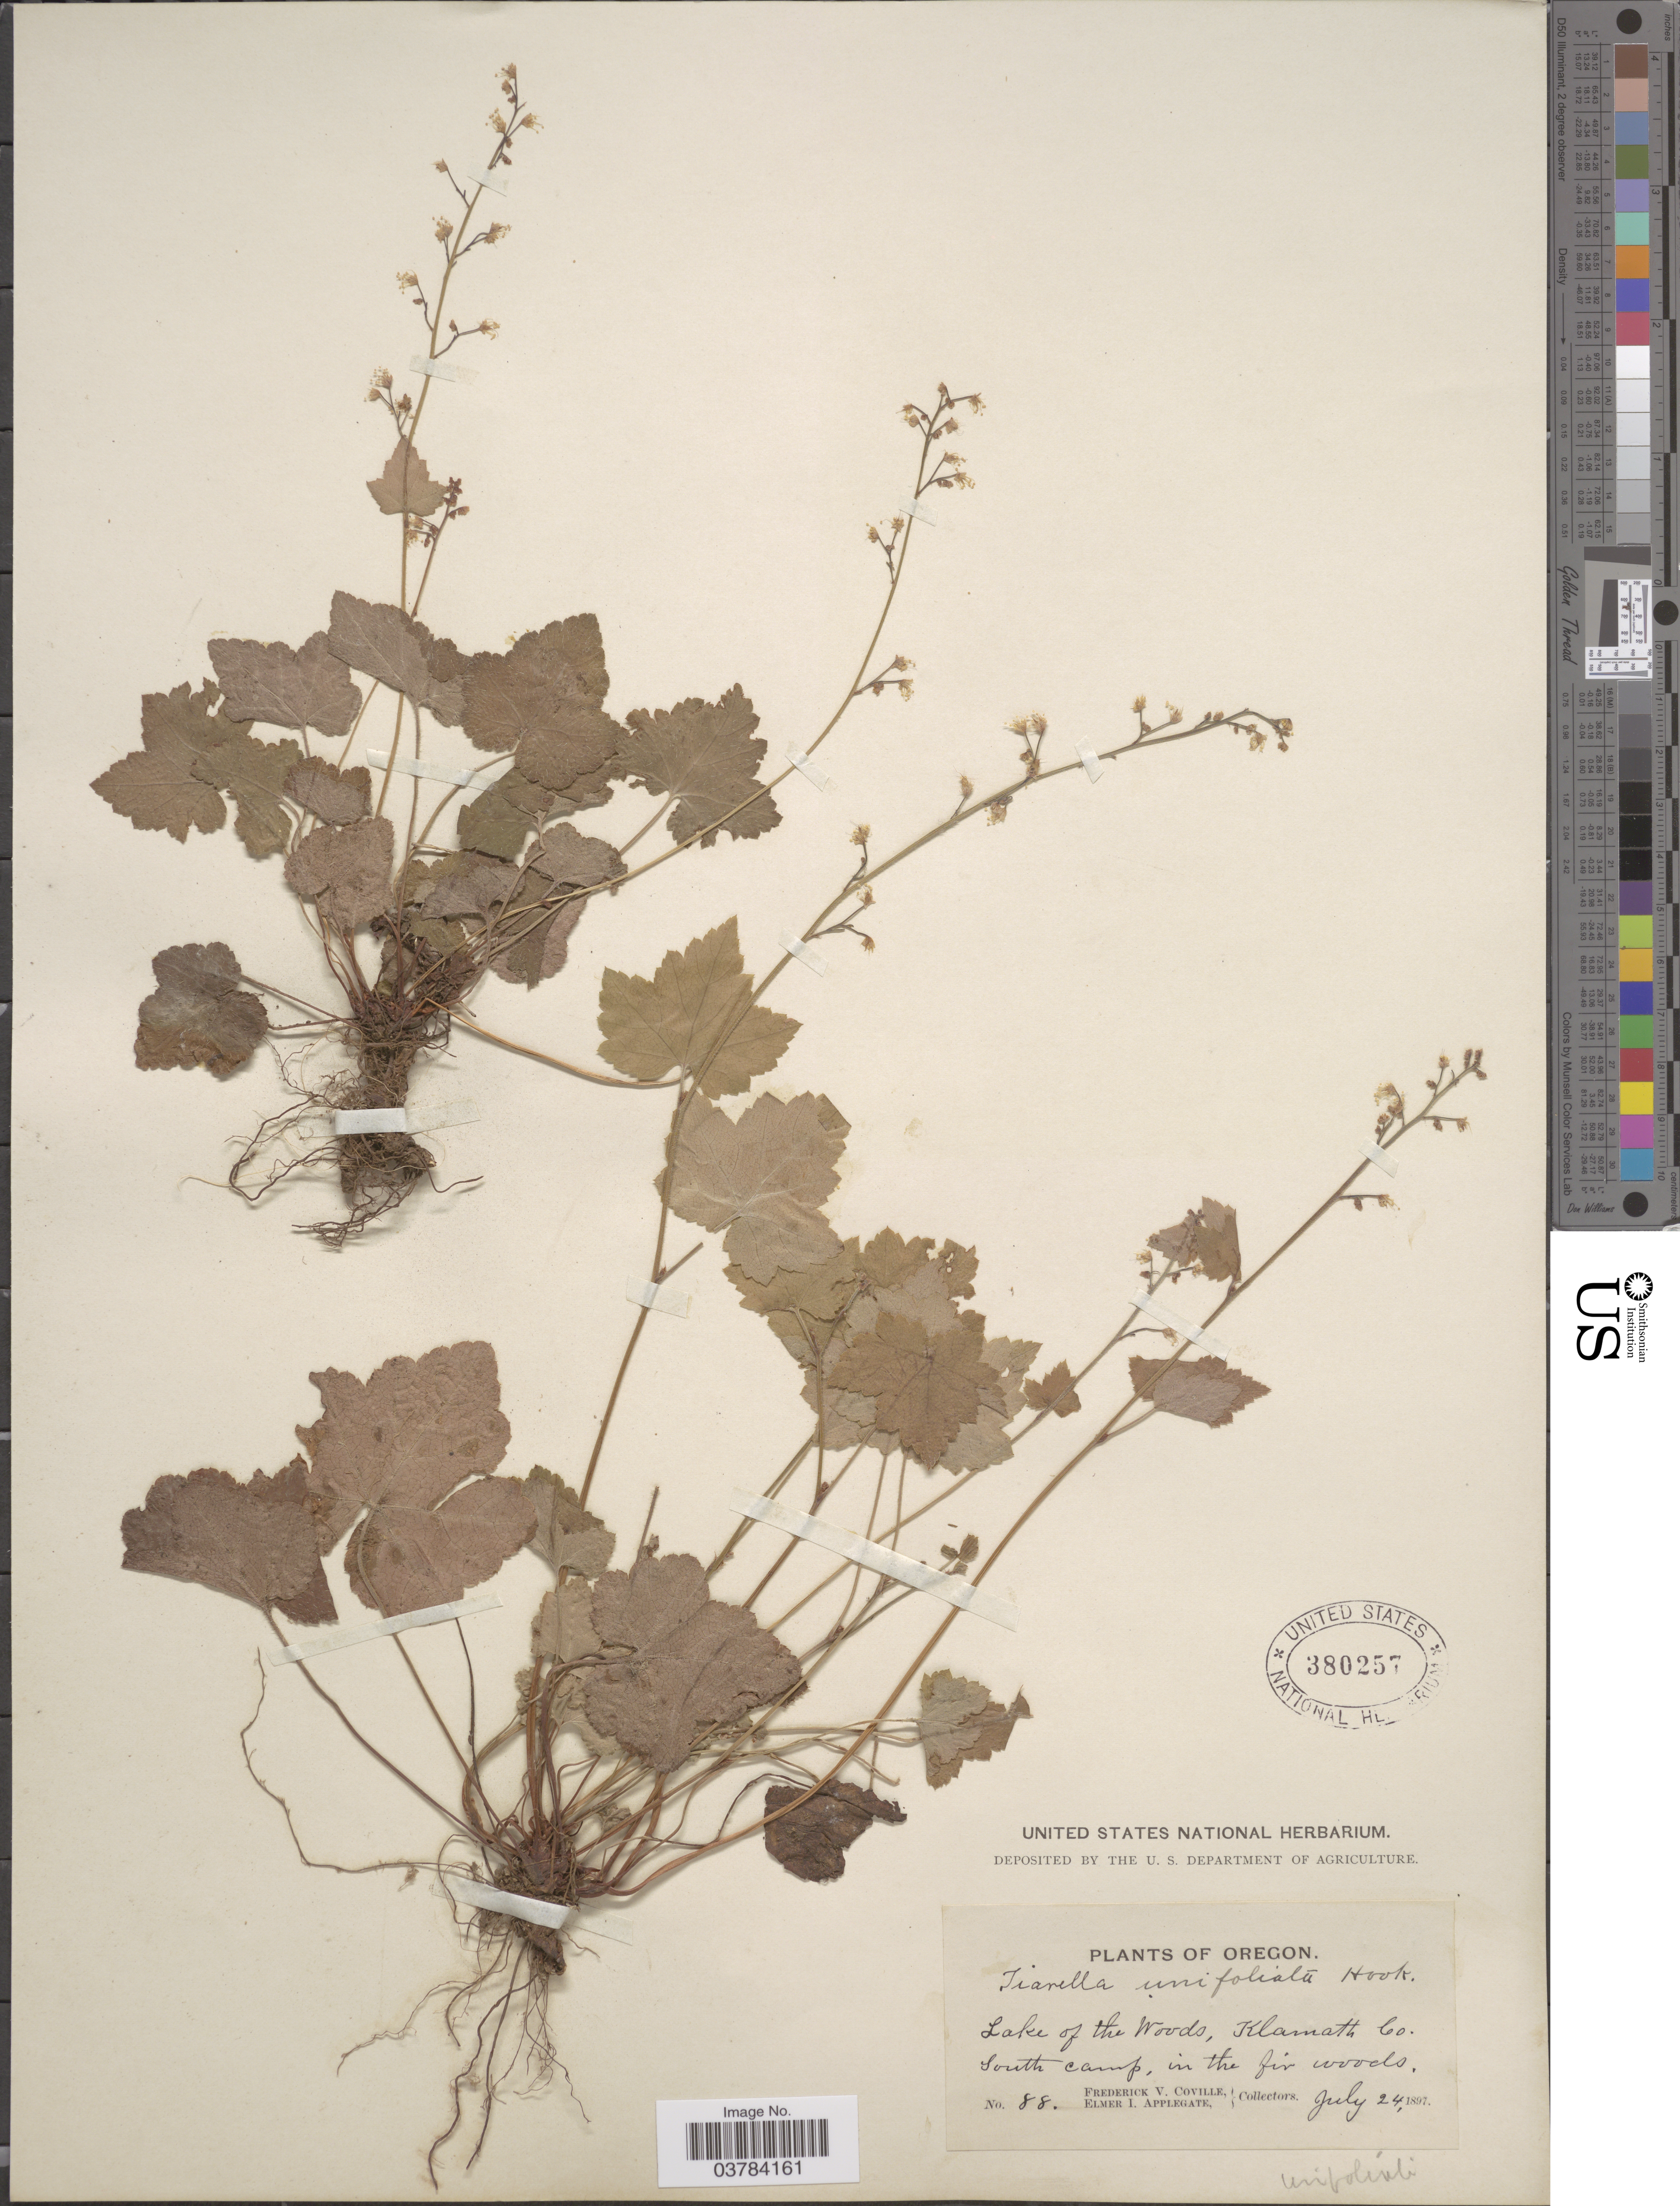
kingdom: Plantae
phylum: Tracheophyta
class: Magnoliopsida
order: Saxifragales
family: Saxifragaceae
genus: Tiarella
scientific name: Tiarella unifoliata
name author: Hook.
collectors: F. V. Coville & E. I. Applegate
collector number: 88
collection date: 1897-07-24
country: United States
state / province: Oregon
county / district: Klamath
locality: Lake of the Woods, Klamath Co. South Camp, in the fir woods.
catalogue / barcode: US 380257